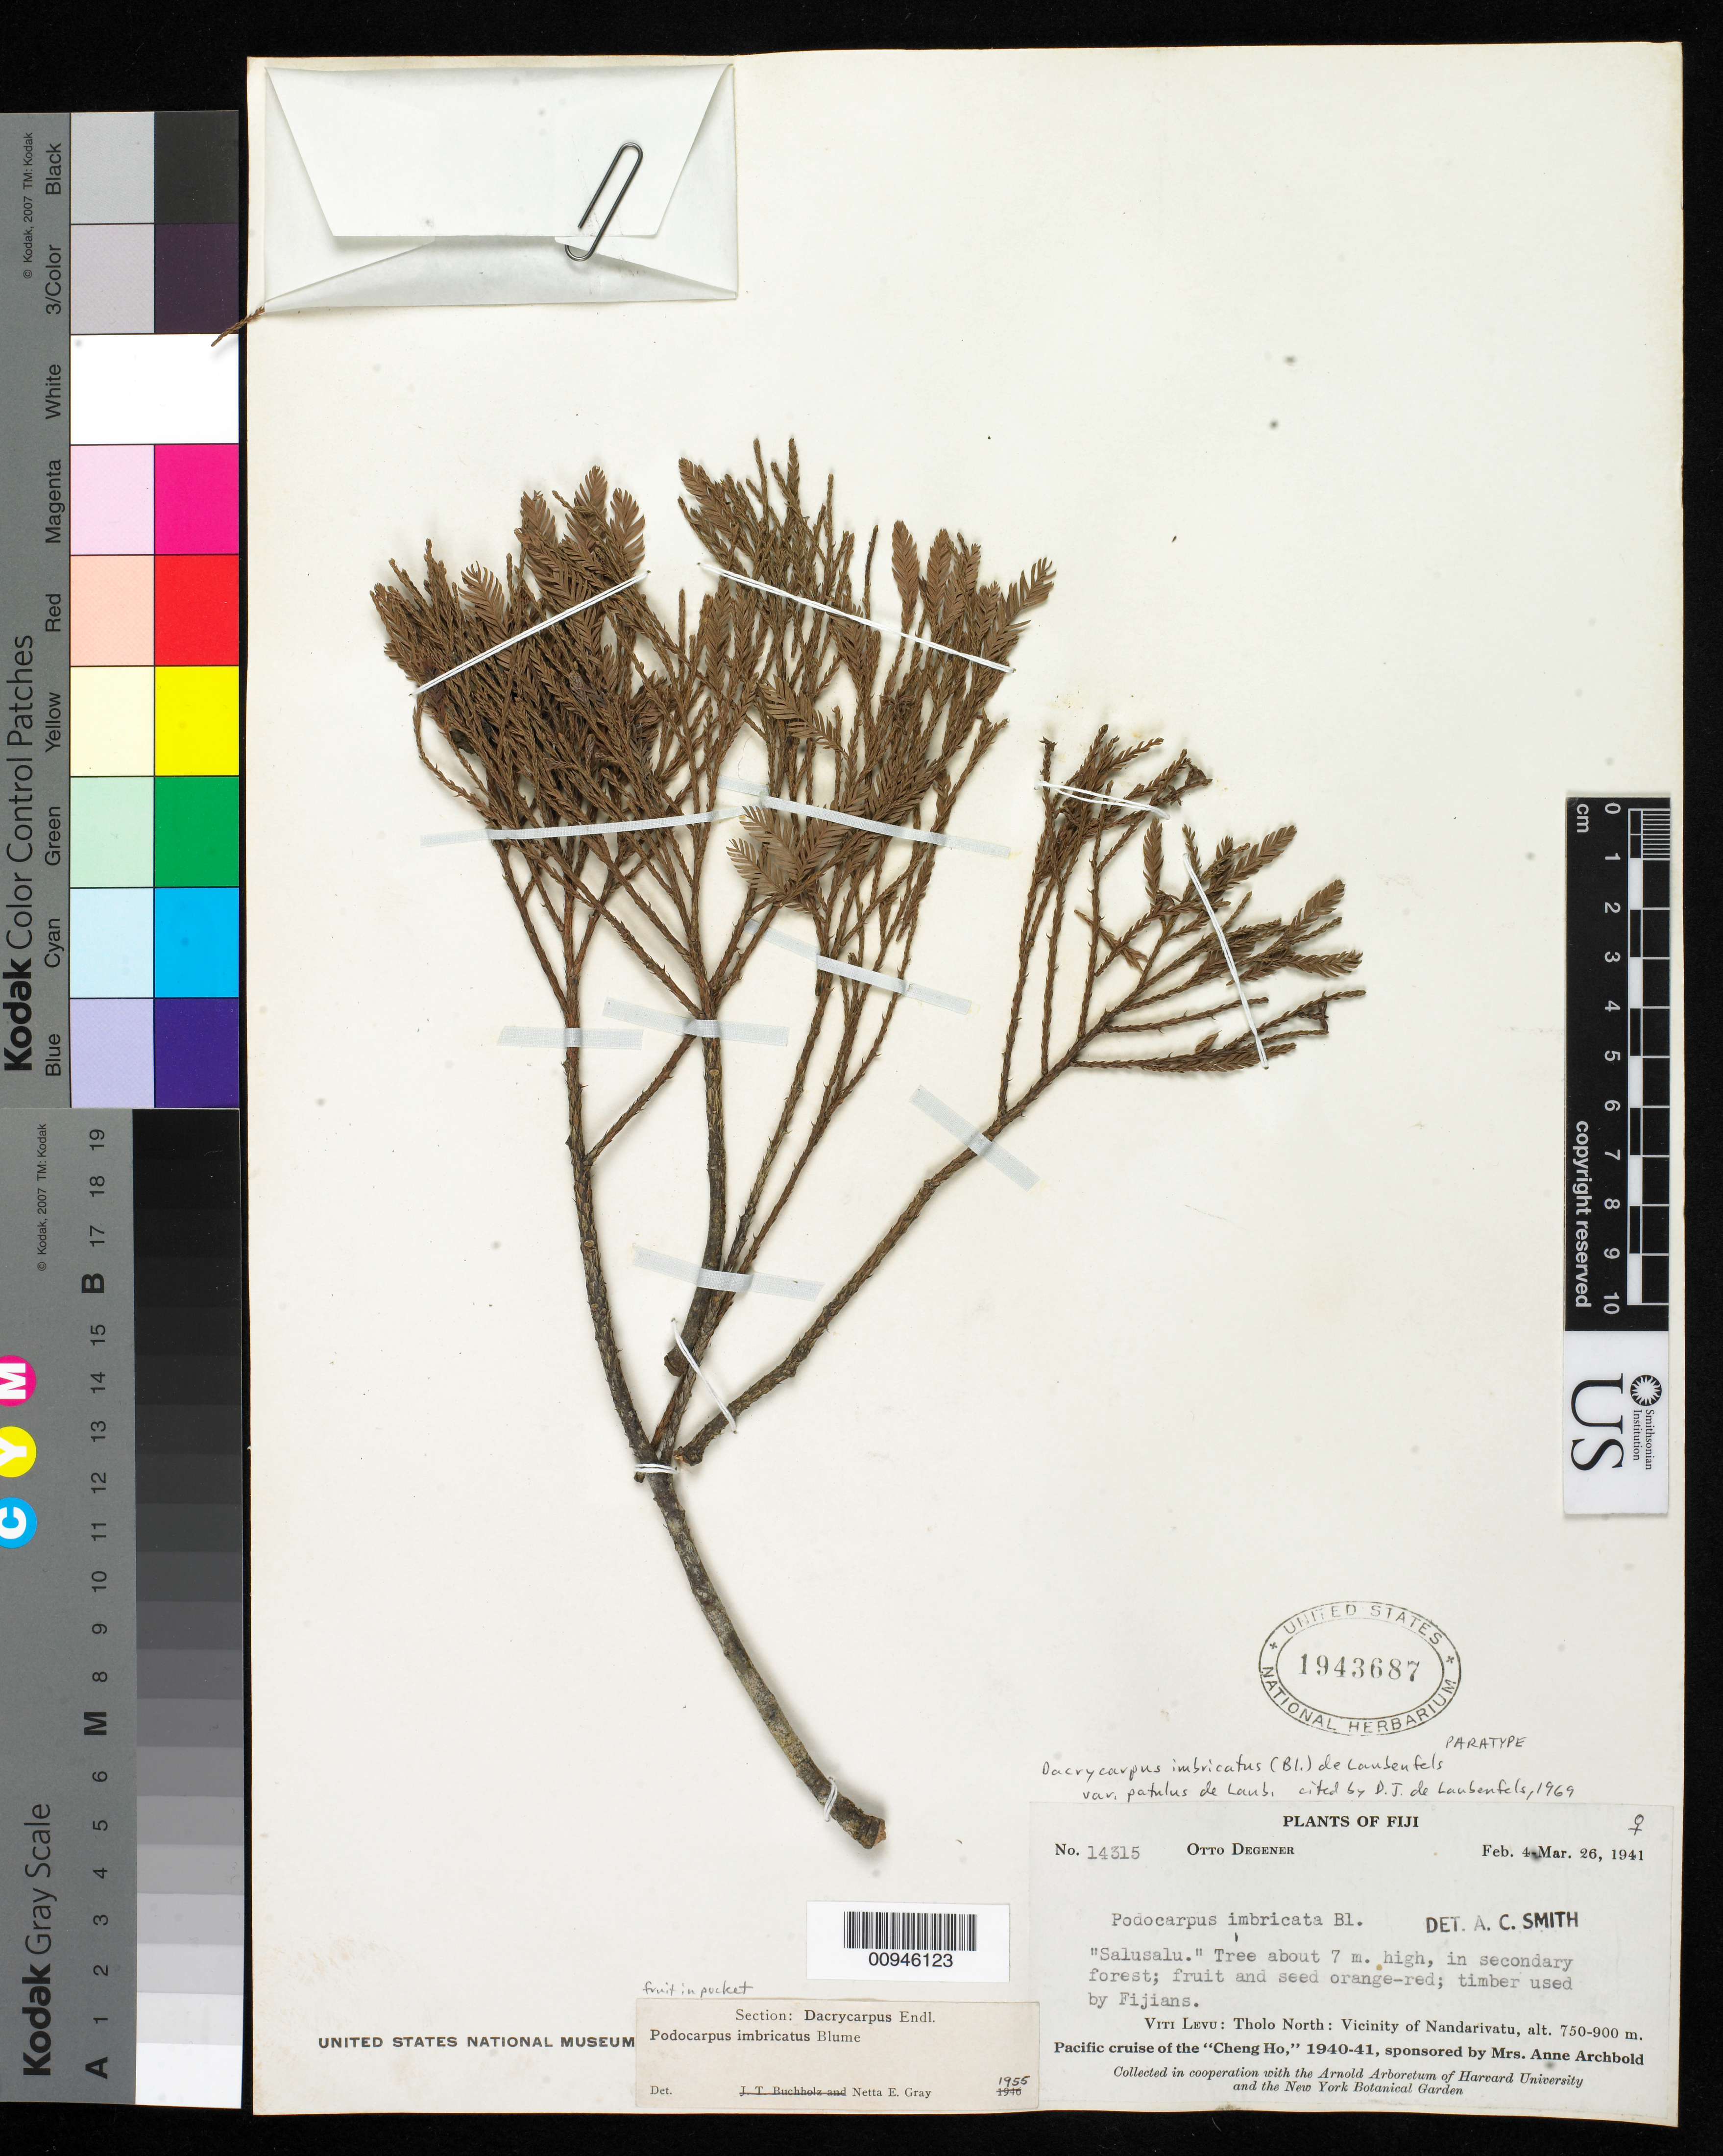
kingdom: Plantae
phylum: Tracheophyta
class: Pinopsida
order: Pinales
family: Podocarpaceae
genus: Dacrycarpus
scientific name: Dacrycarpus imbricatus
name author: (Blume) de Laub.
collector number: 14315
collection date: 1941-02-04/1941-03-26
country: Fiji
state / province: Mba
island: Viti Levu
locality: Vicinity of Nandarivatu, Tholo North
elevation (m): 750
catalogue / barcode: US 1943687